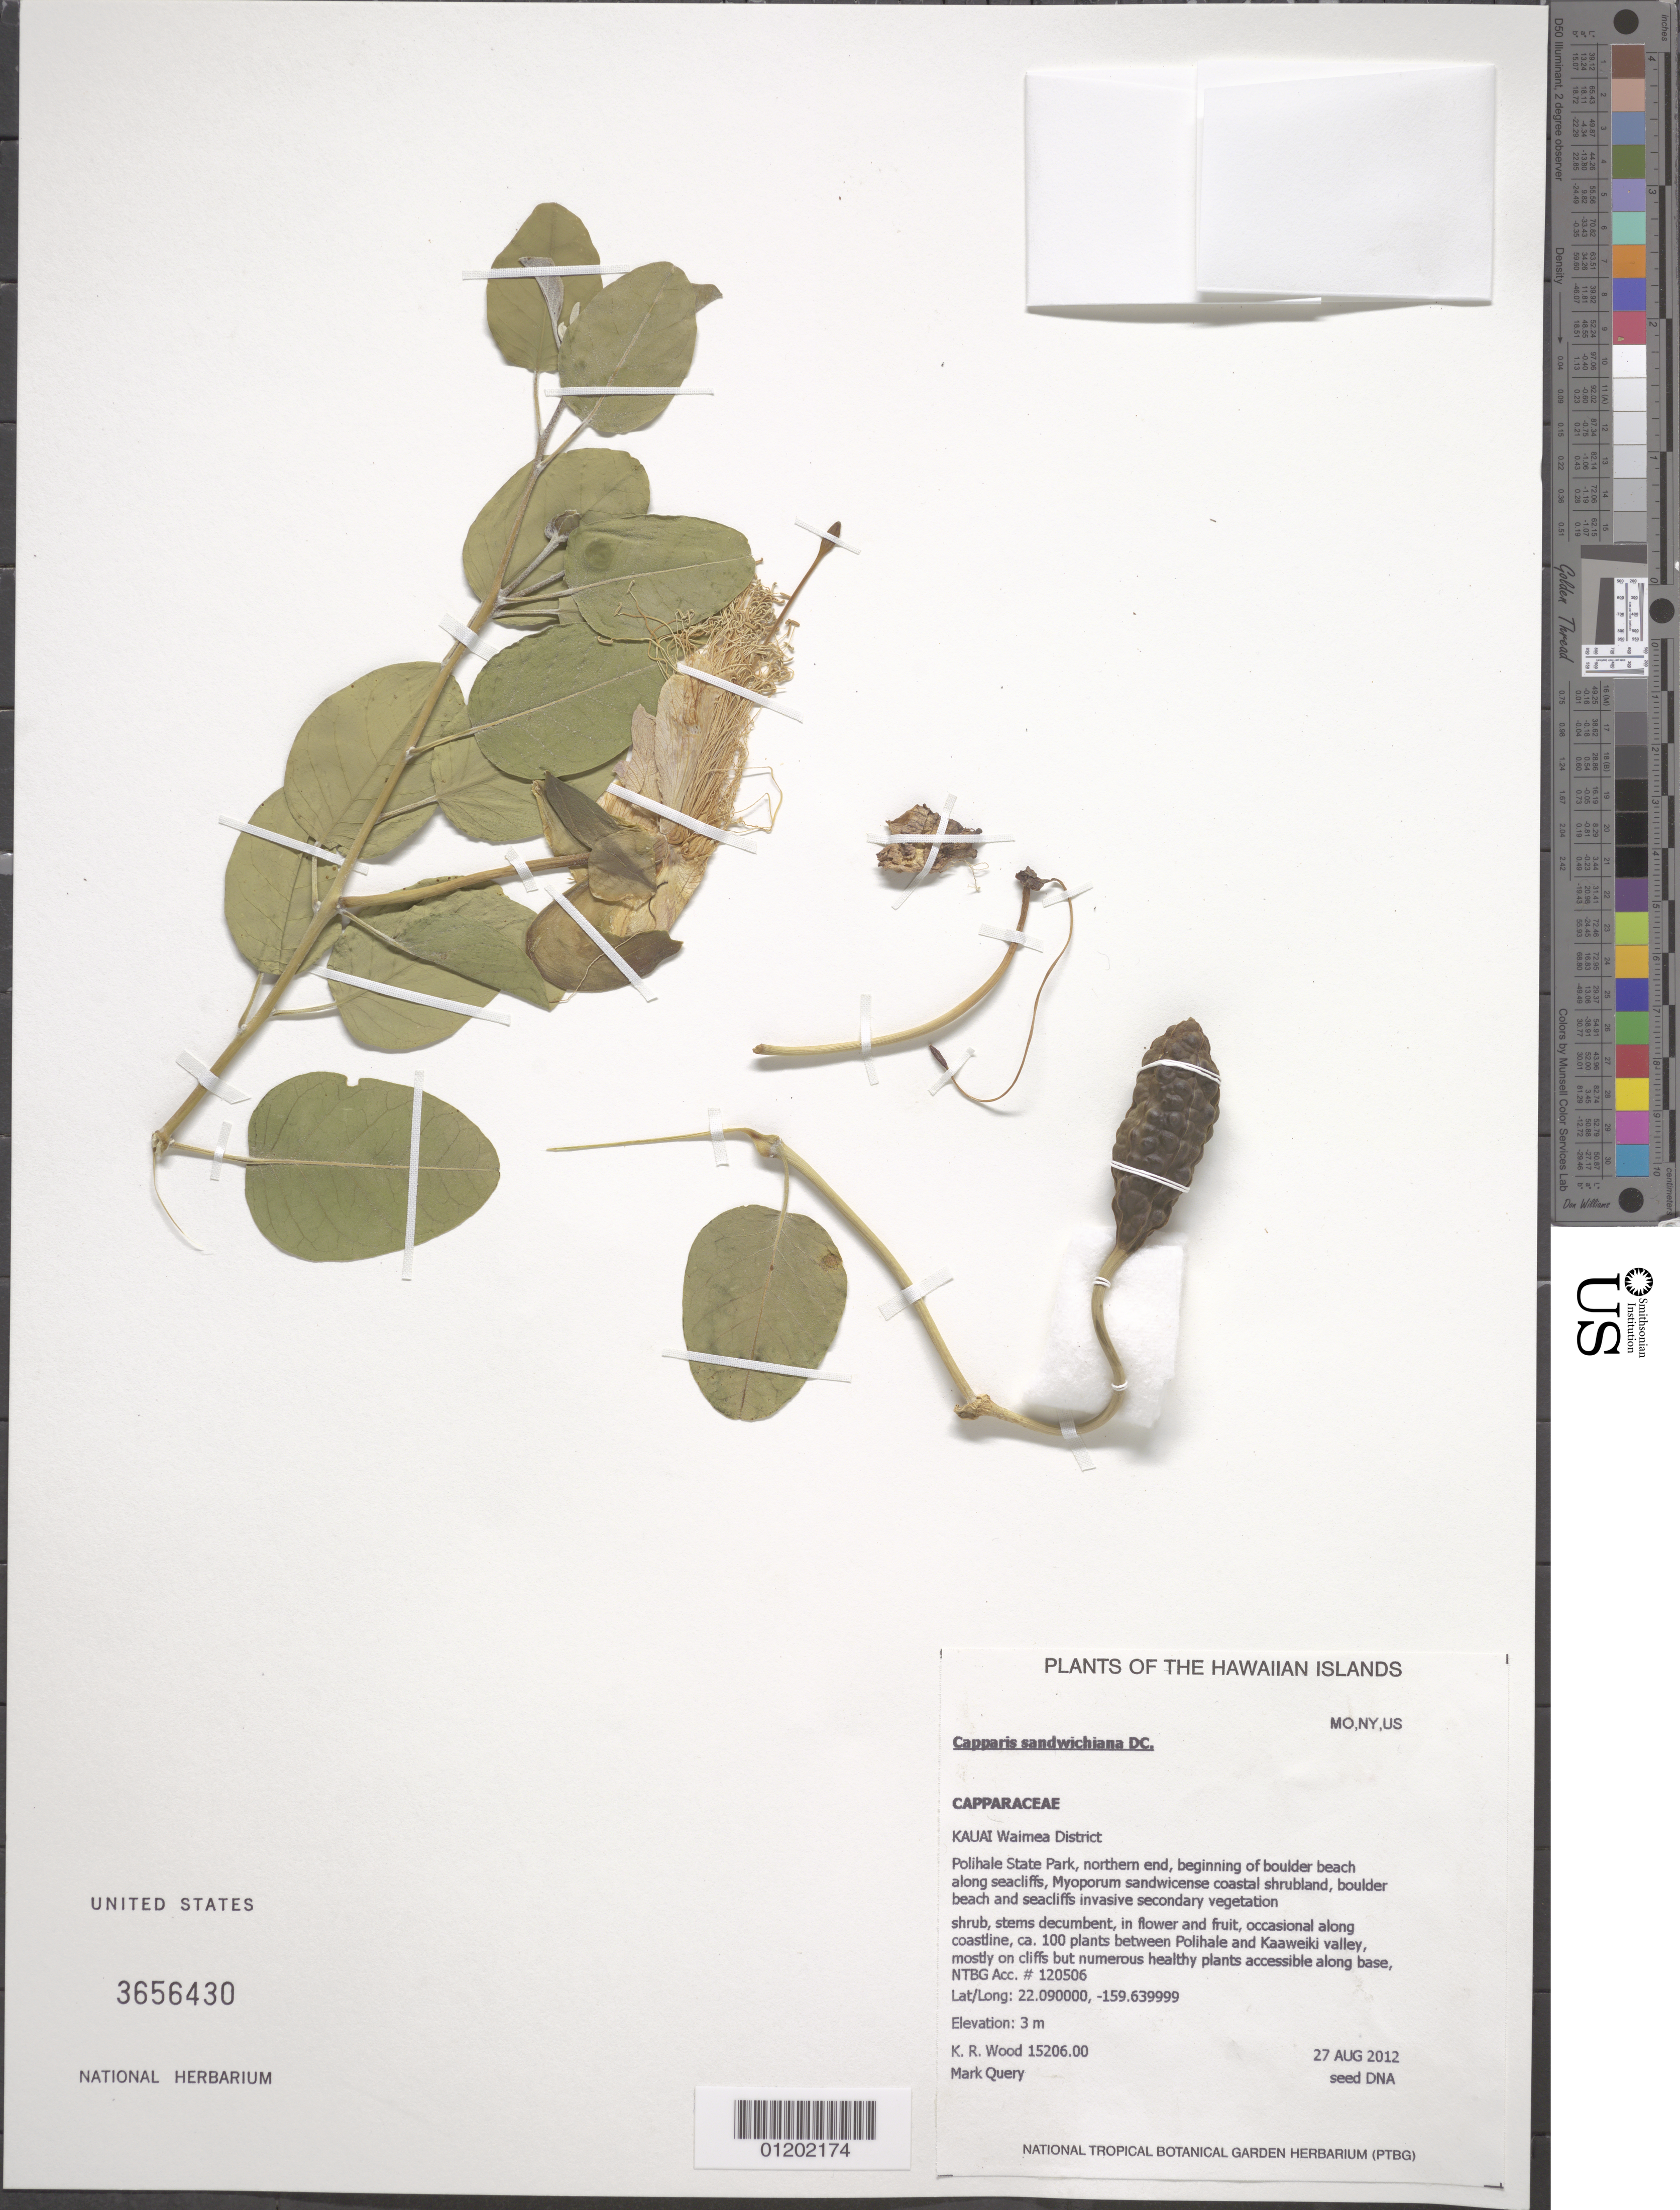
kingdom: Plantae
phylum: Tracheophyta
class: Magnoliopsida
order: Brassicales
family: Capparaceae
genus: Capparis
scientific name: Capparis sandwichiana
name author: DC.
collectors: K. R. Wood & M. Query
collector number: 15206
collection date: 2012-08-27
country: United States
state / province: Hawaii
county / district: Kauai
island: Kaua'i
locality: Waimea District, Polihale State Park, northern end, beginning of boulder beach along seacliffs.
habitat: Coastal shrubland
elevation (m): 3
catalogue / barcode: US 3656430